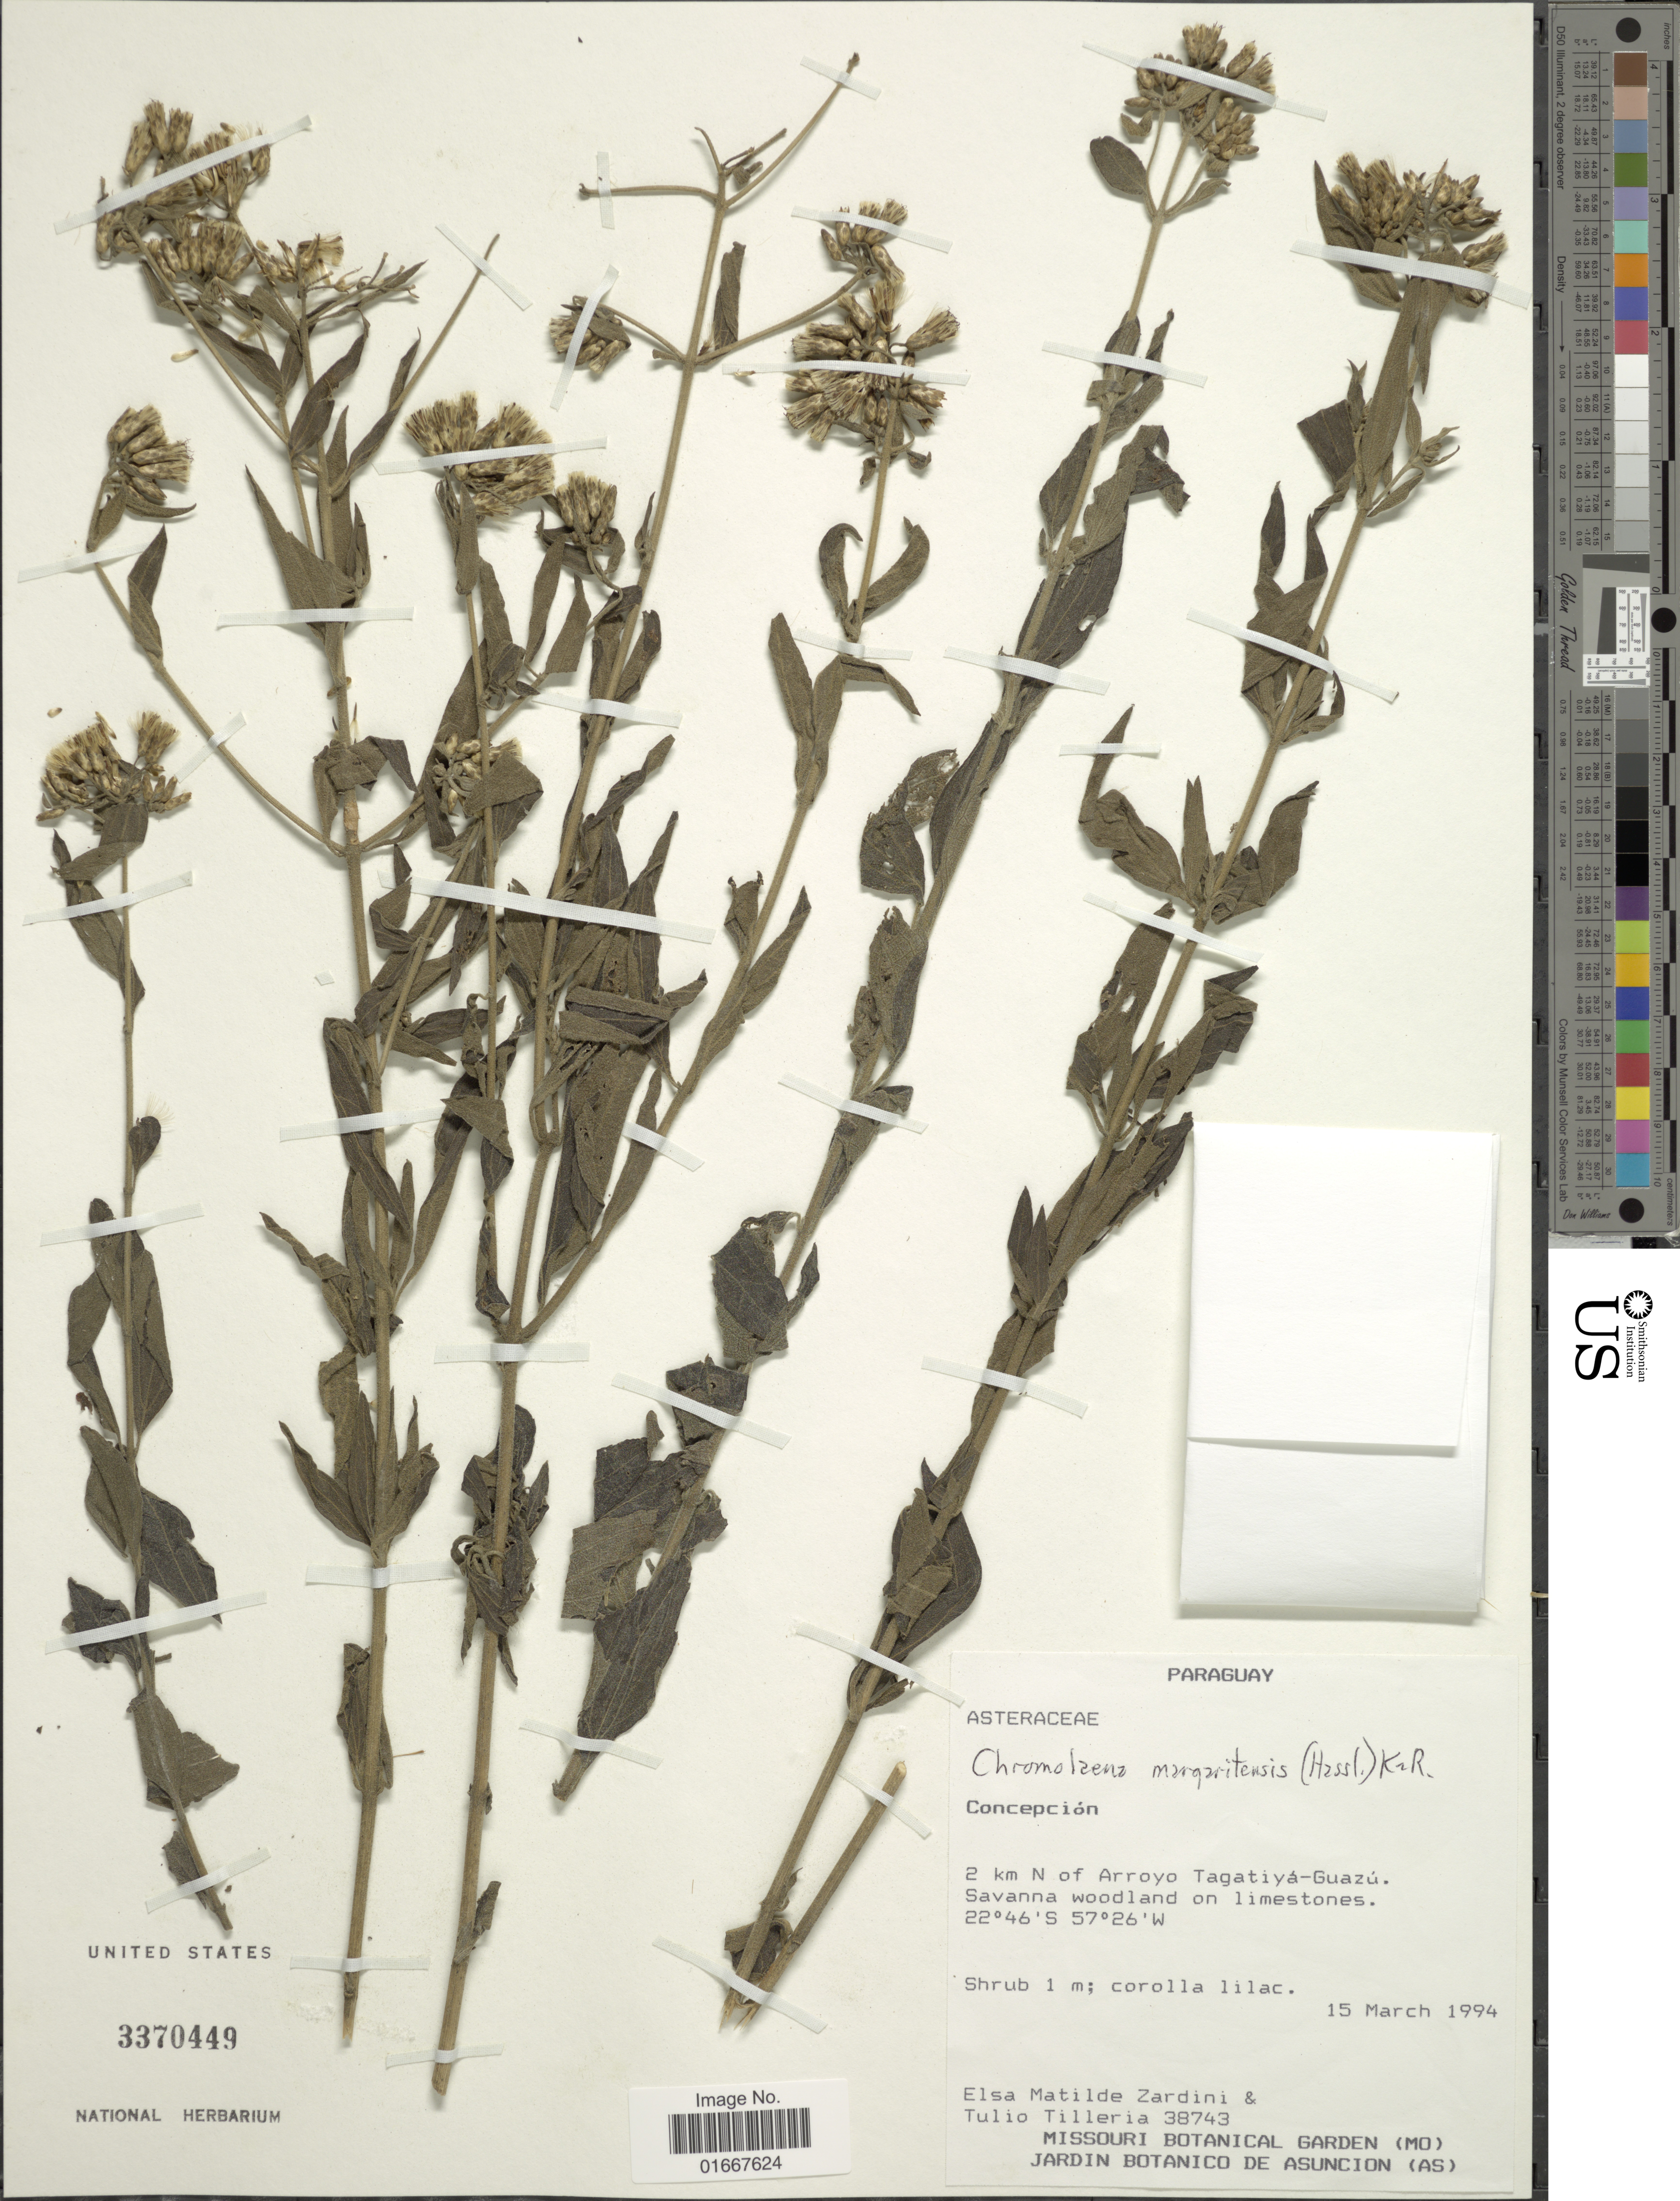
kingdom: Plantae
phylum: Tracheophyta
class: Magnoliopsida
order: Asterales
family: Asteraceae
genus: Chromolaena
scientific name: Chromolaena margaritensis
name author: (Hassl.) R.M. King & H. Rob.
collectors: E. M. Zardini & T. Tilleria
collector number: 38743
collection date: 1994-03-15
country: Paraguay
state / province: Concepcion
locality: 2 km N of Arroyo Tagatiyá-Guazú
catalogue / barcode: US 3370449